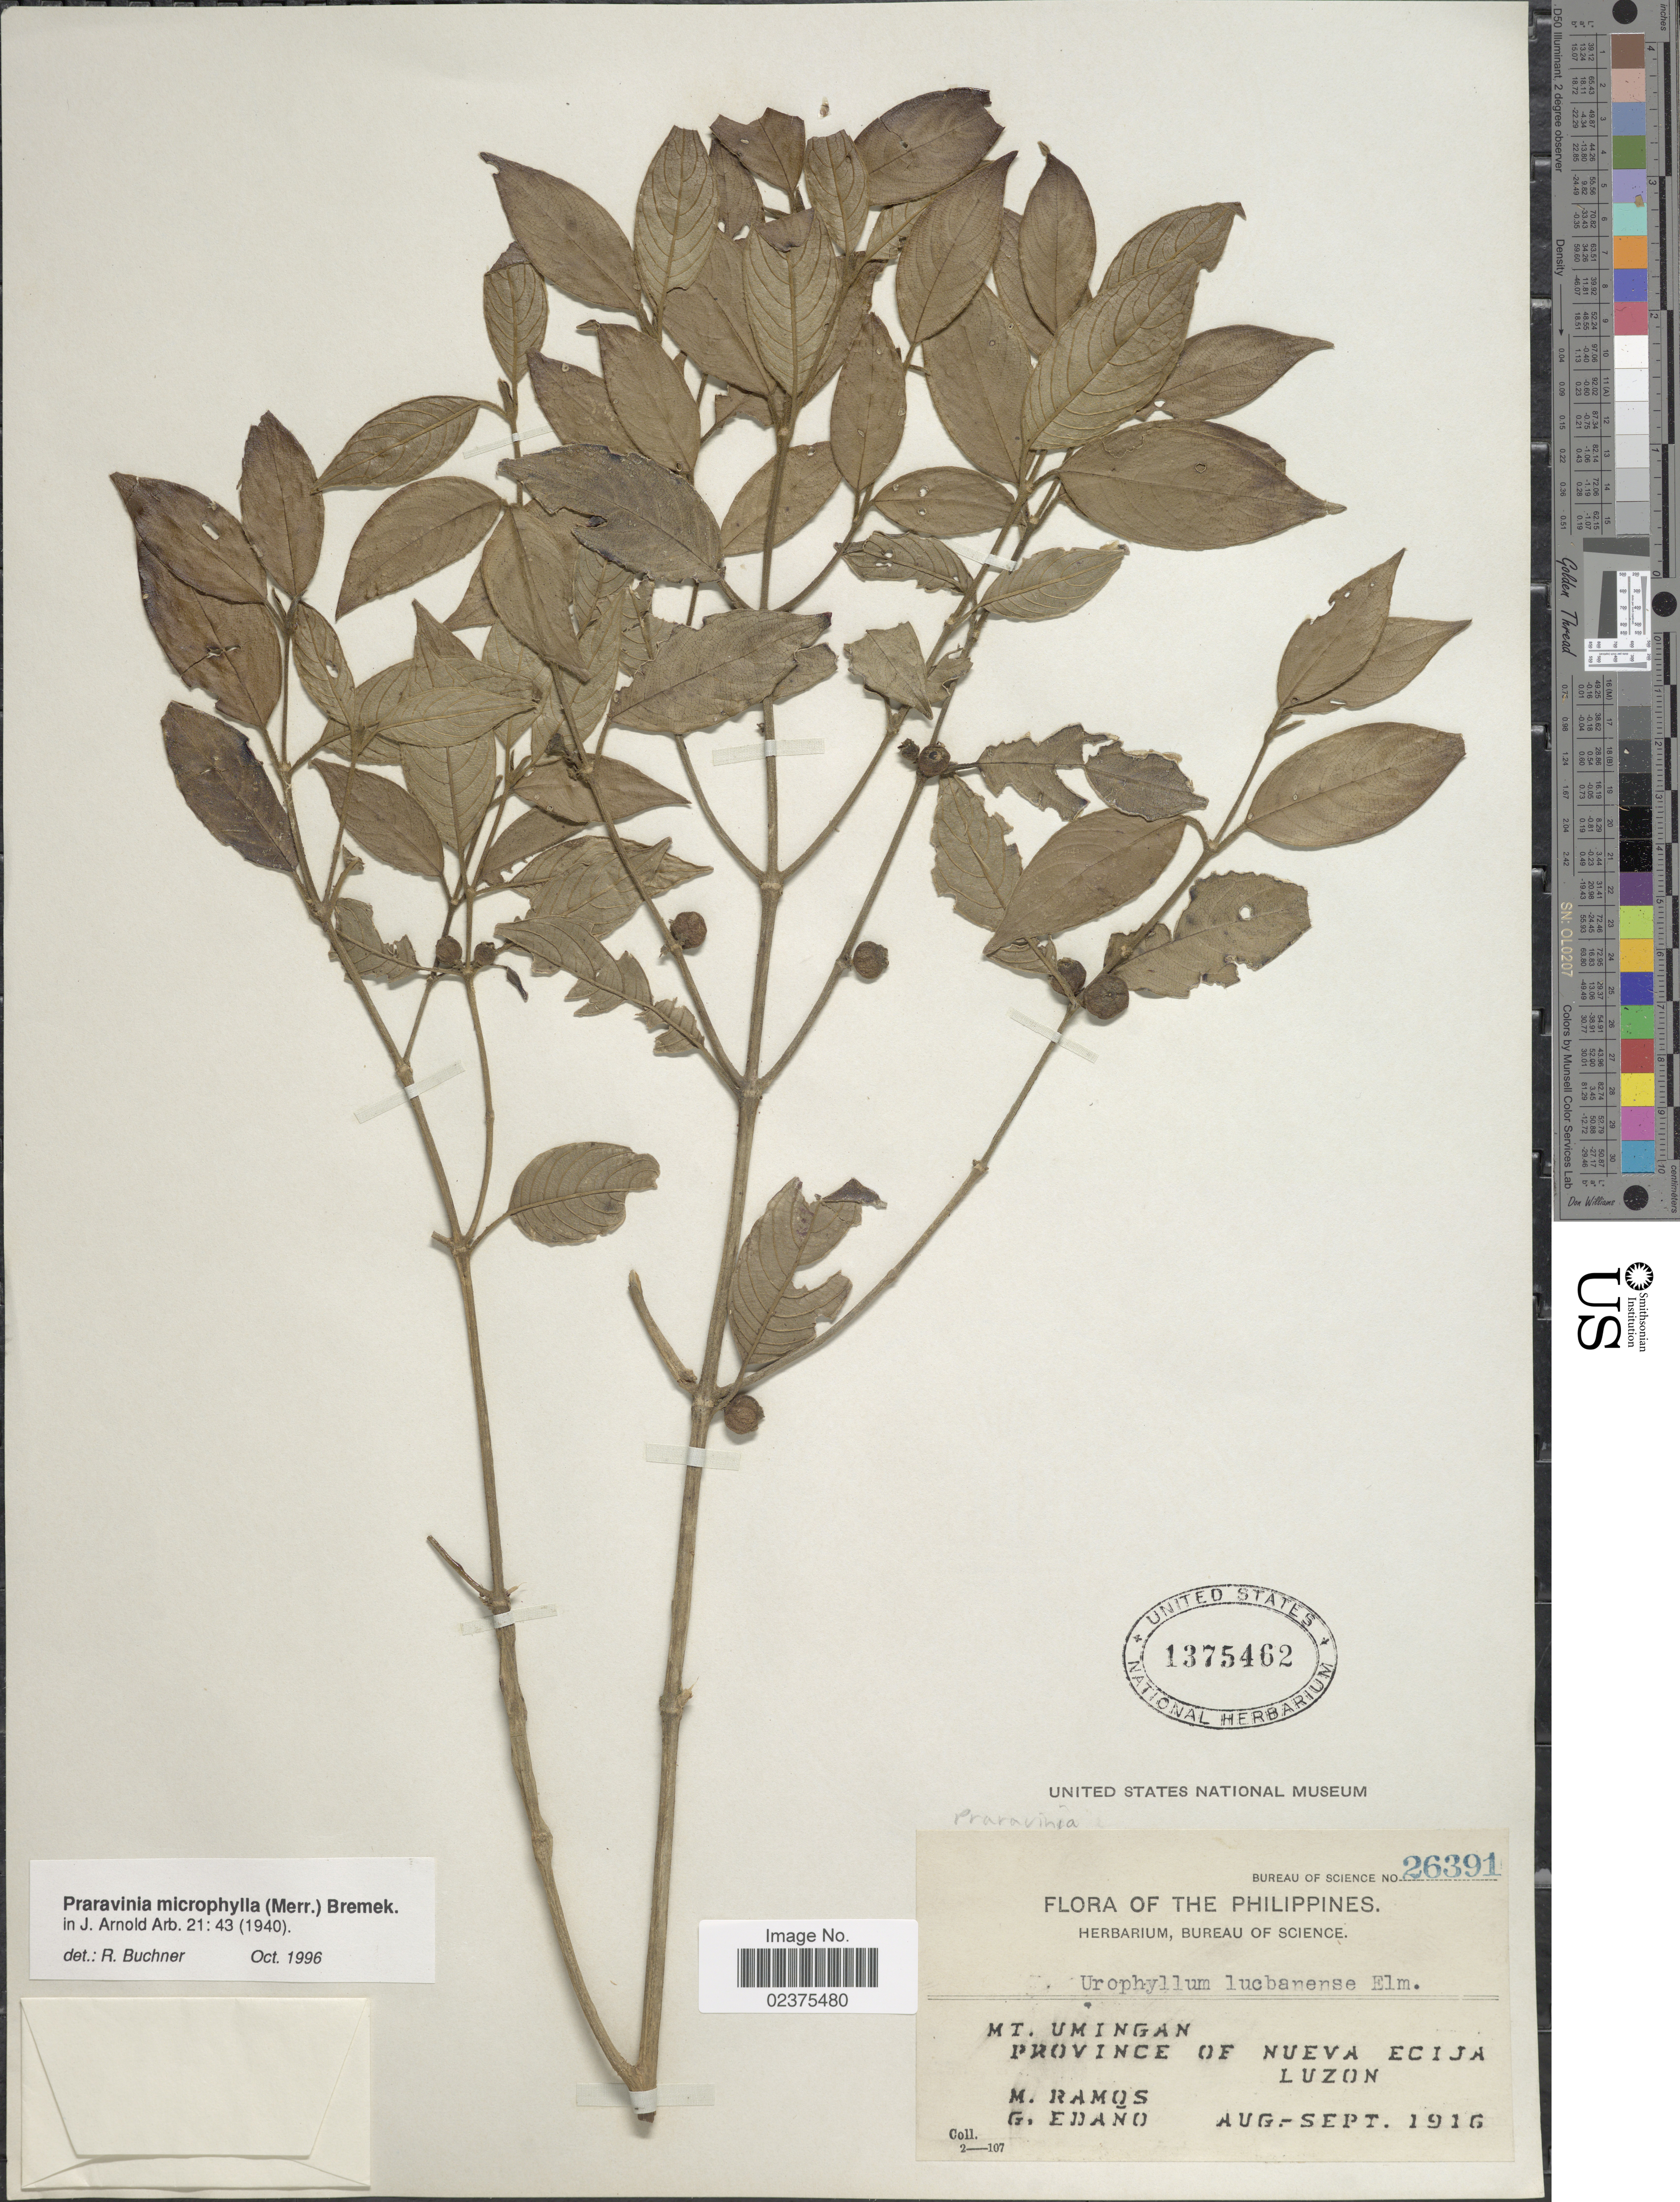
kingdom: Plantae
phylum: Tracheophyta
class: Magnoliopsida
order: Gentianales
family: Rubiaceae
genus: Praravinia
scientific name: Praravinia microphylla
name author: (Merr.) Bremek.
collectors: M. Ramos & G. Edaño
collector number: Bureau of Science 26391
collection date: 1916-08/1916-09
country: Philippines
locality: Mt. Umingan, Province of Nueva Ecija, Luzon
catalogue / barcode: US 1375462